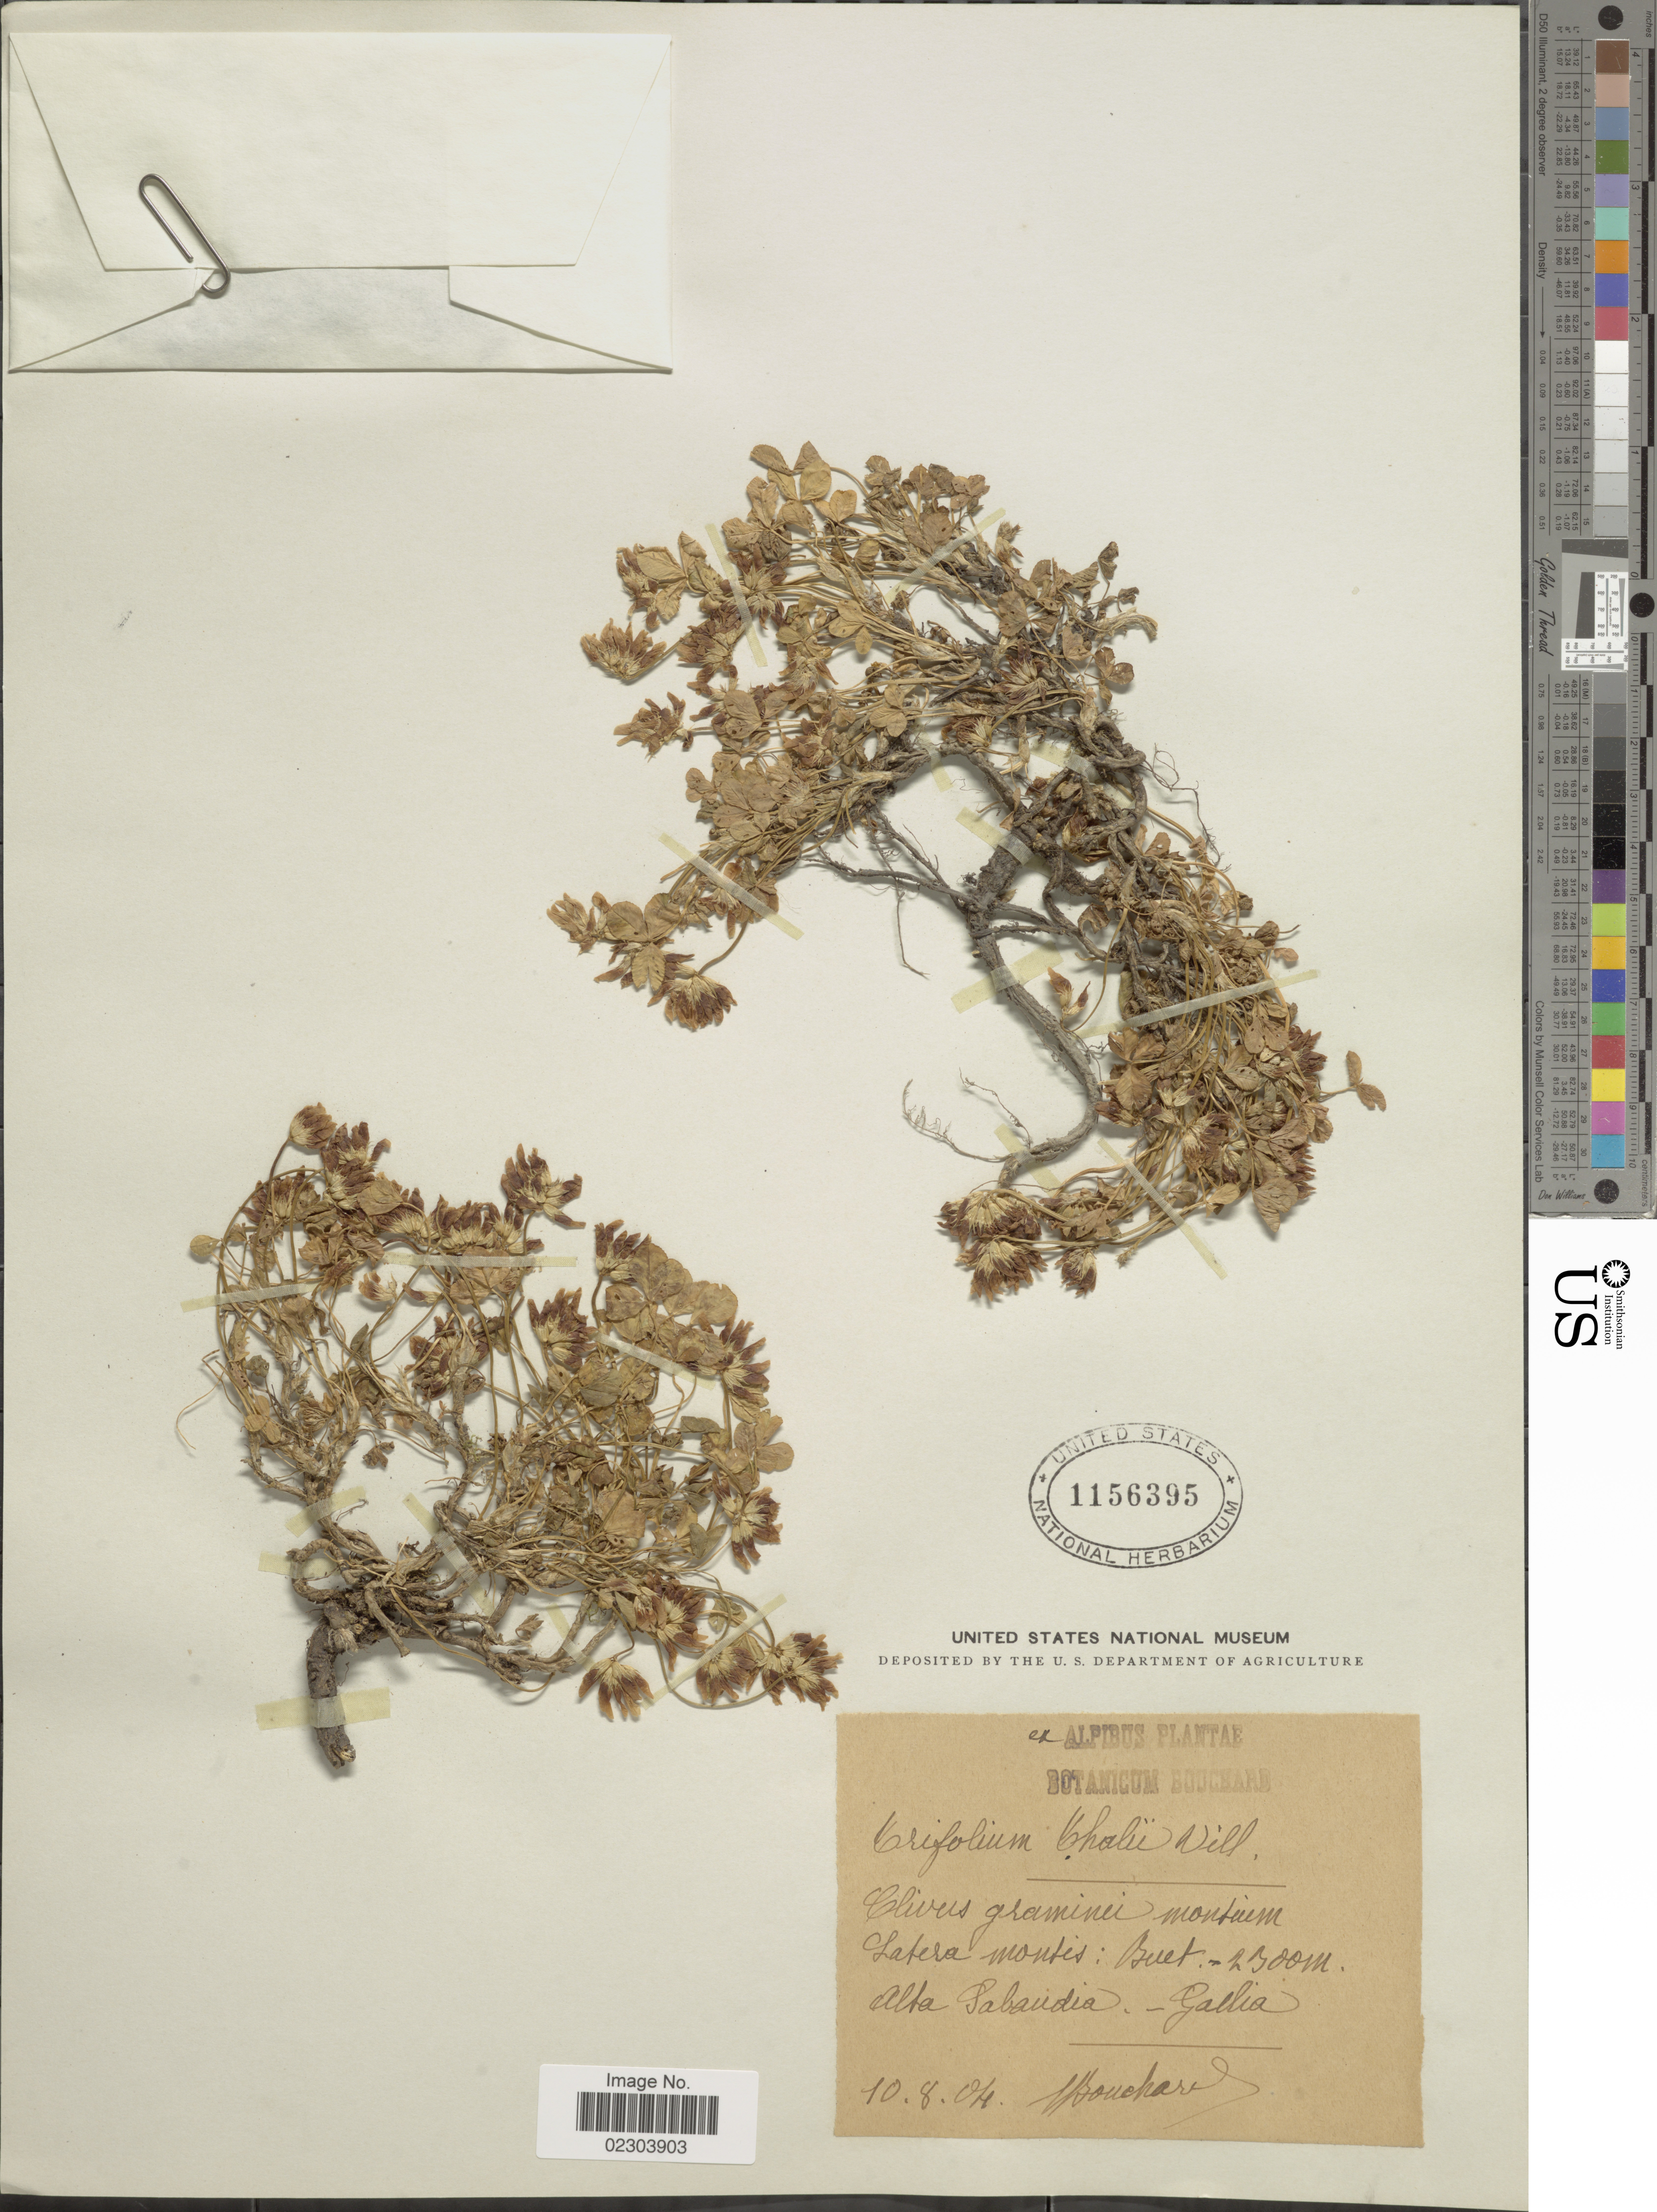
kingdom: Plantae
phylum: Tracheophyta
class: Magnoliopsida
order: Fabales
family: Fabaceae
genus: Trifolium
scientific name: Trifolium thalii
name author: Vill.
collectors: -. Bouchard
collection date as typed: Transcribed d/m/y: 10/8/4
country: France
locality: Olives graminiei montuim, Latera montes: Buet, alta Sabandia- Gallia, Alpibus [interpreted]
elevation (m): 2300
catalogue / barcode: US 1156395